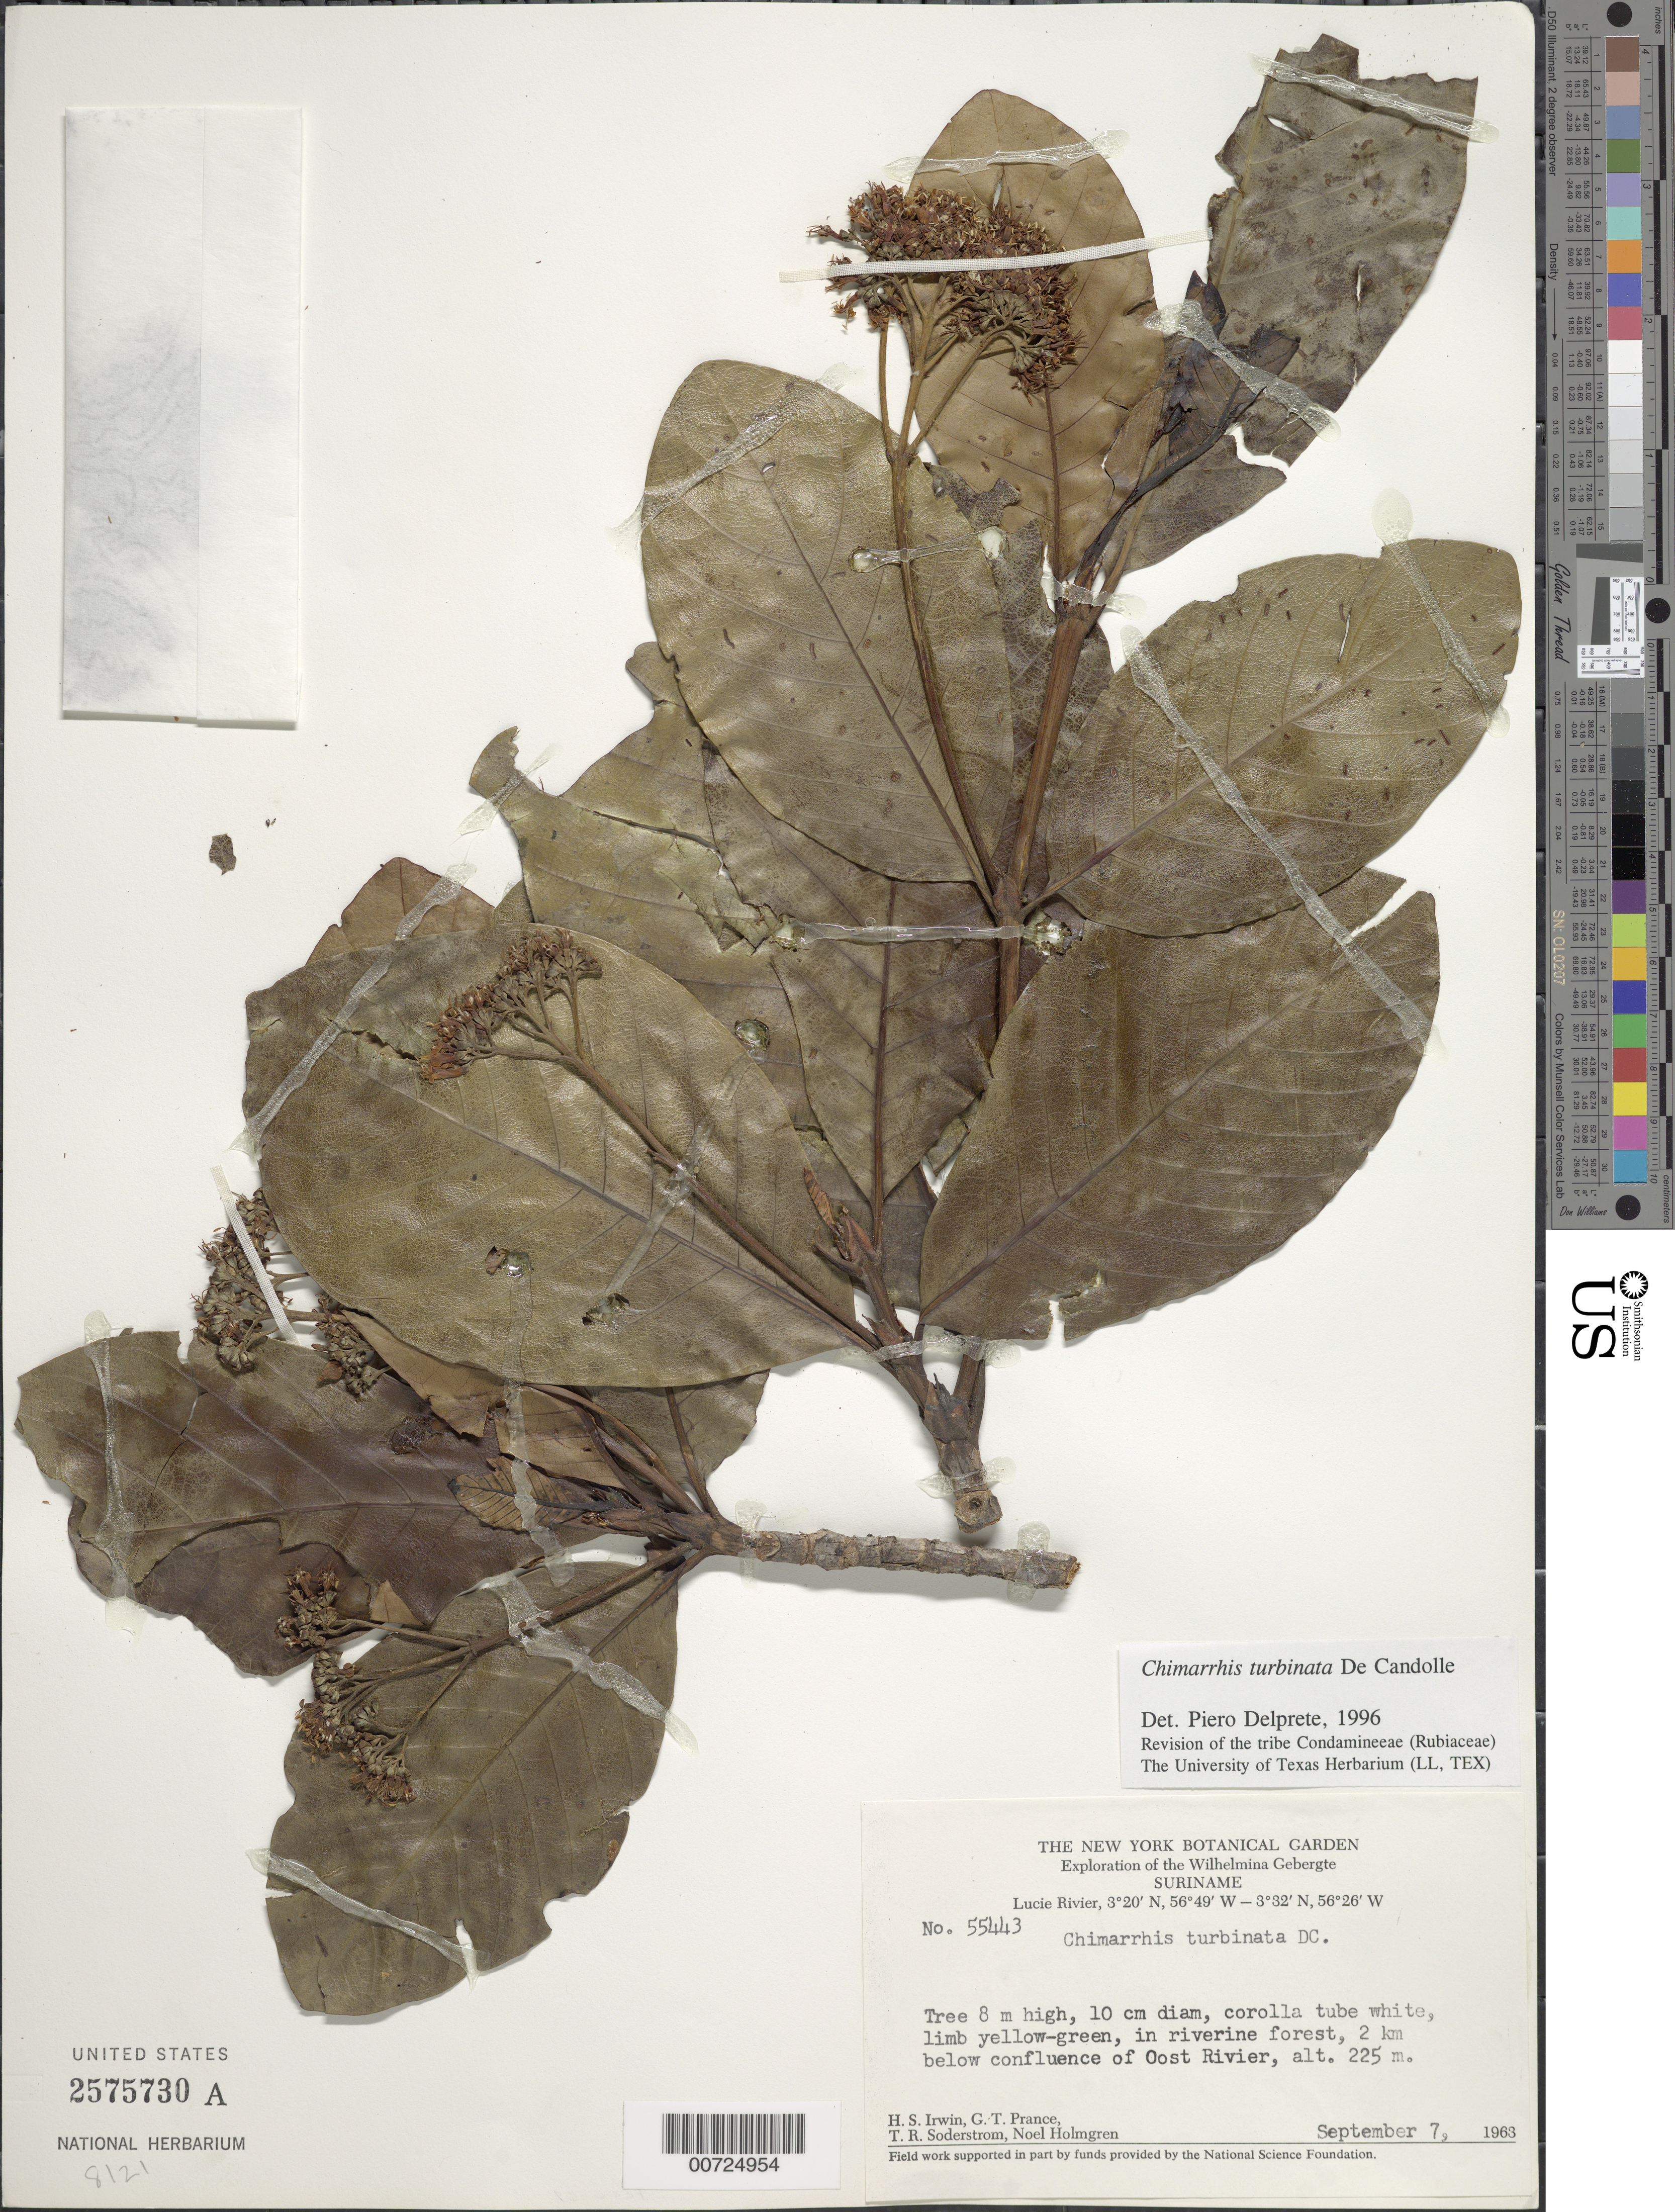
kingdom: Plantae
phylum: Tracheophyta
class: Magnoliopsida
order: Gentianales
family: Rubiaceae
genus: Chimarrhis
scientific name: Chimarrhis turbinata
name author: DC.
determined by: Delprete, P. G., Herb. de Guyane Cay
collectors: H. Irwin, G. T. Prance, T. R. Soderstrom & N. H. Holmgren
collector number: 55443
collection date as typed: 7-Sep-63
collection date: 1963-09-07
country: Suriname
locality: Lucie R., 2 km below confl. with Oost R., Wilhelmina Gebergte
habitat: Riverine forest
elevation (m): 225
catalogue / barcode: US 2575730